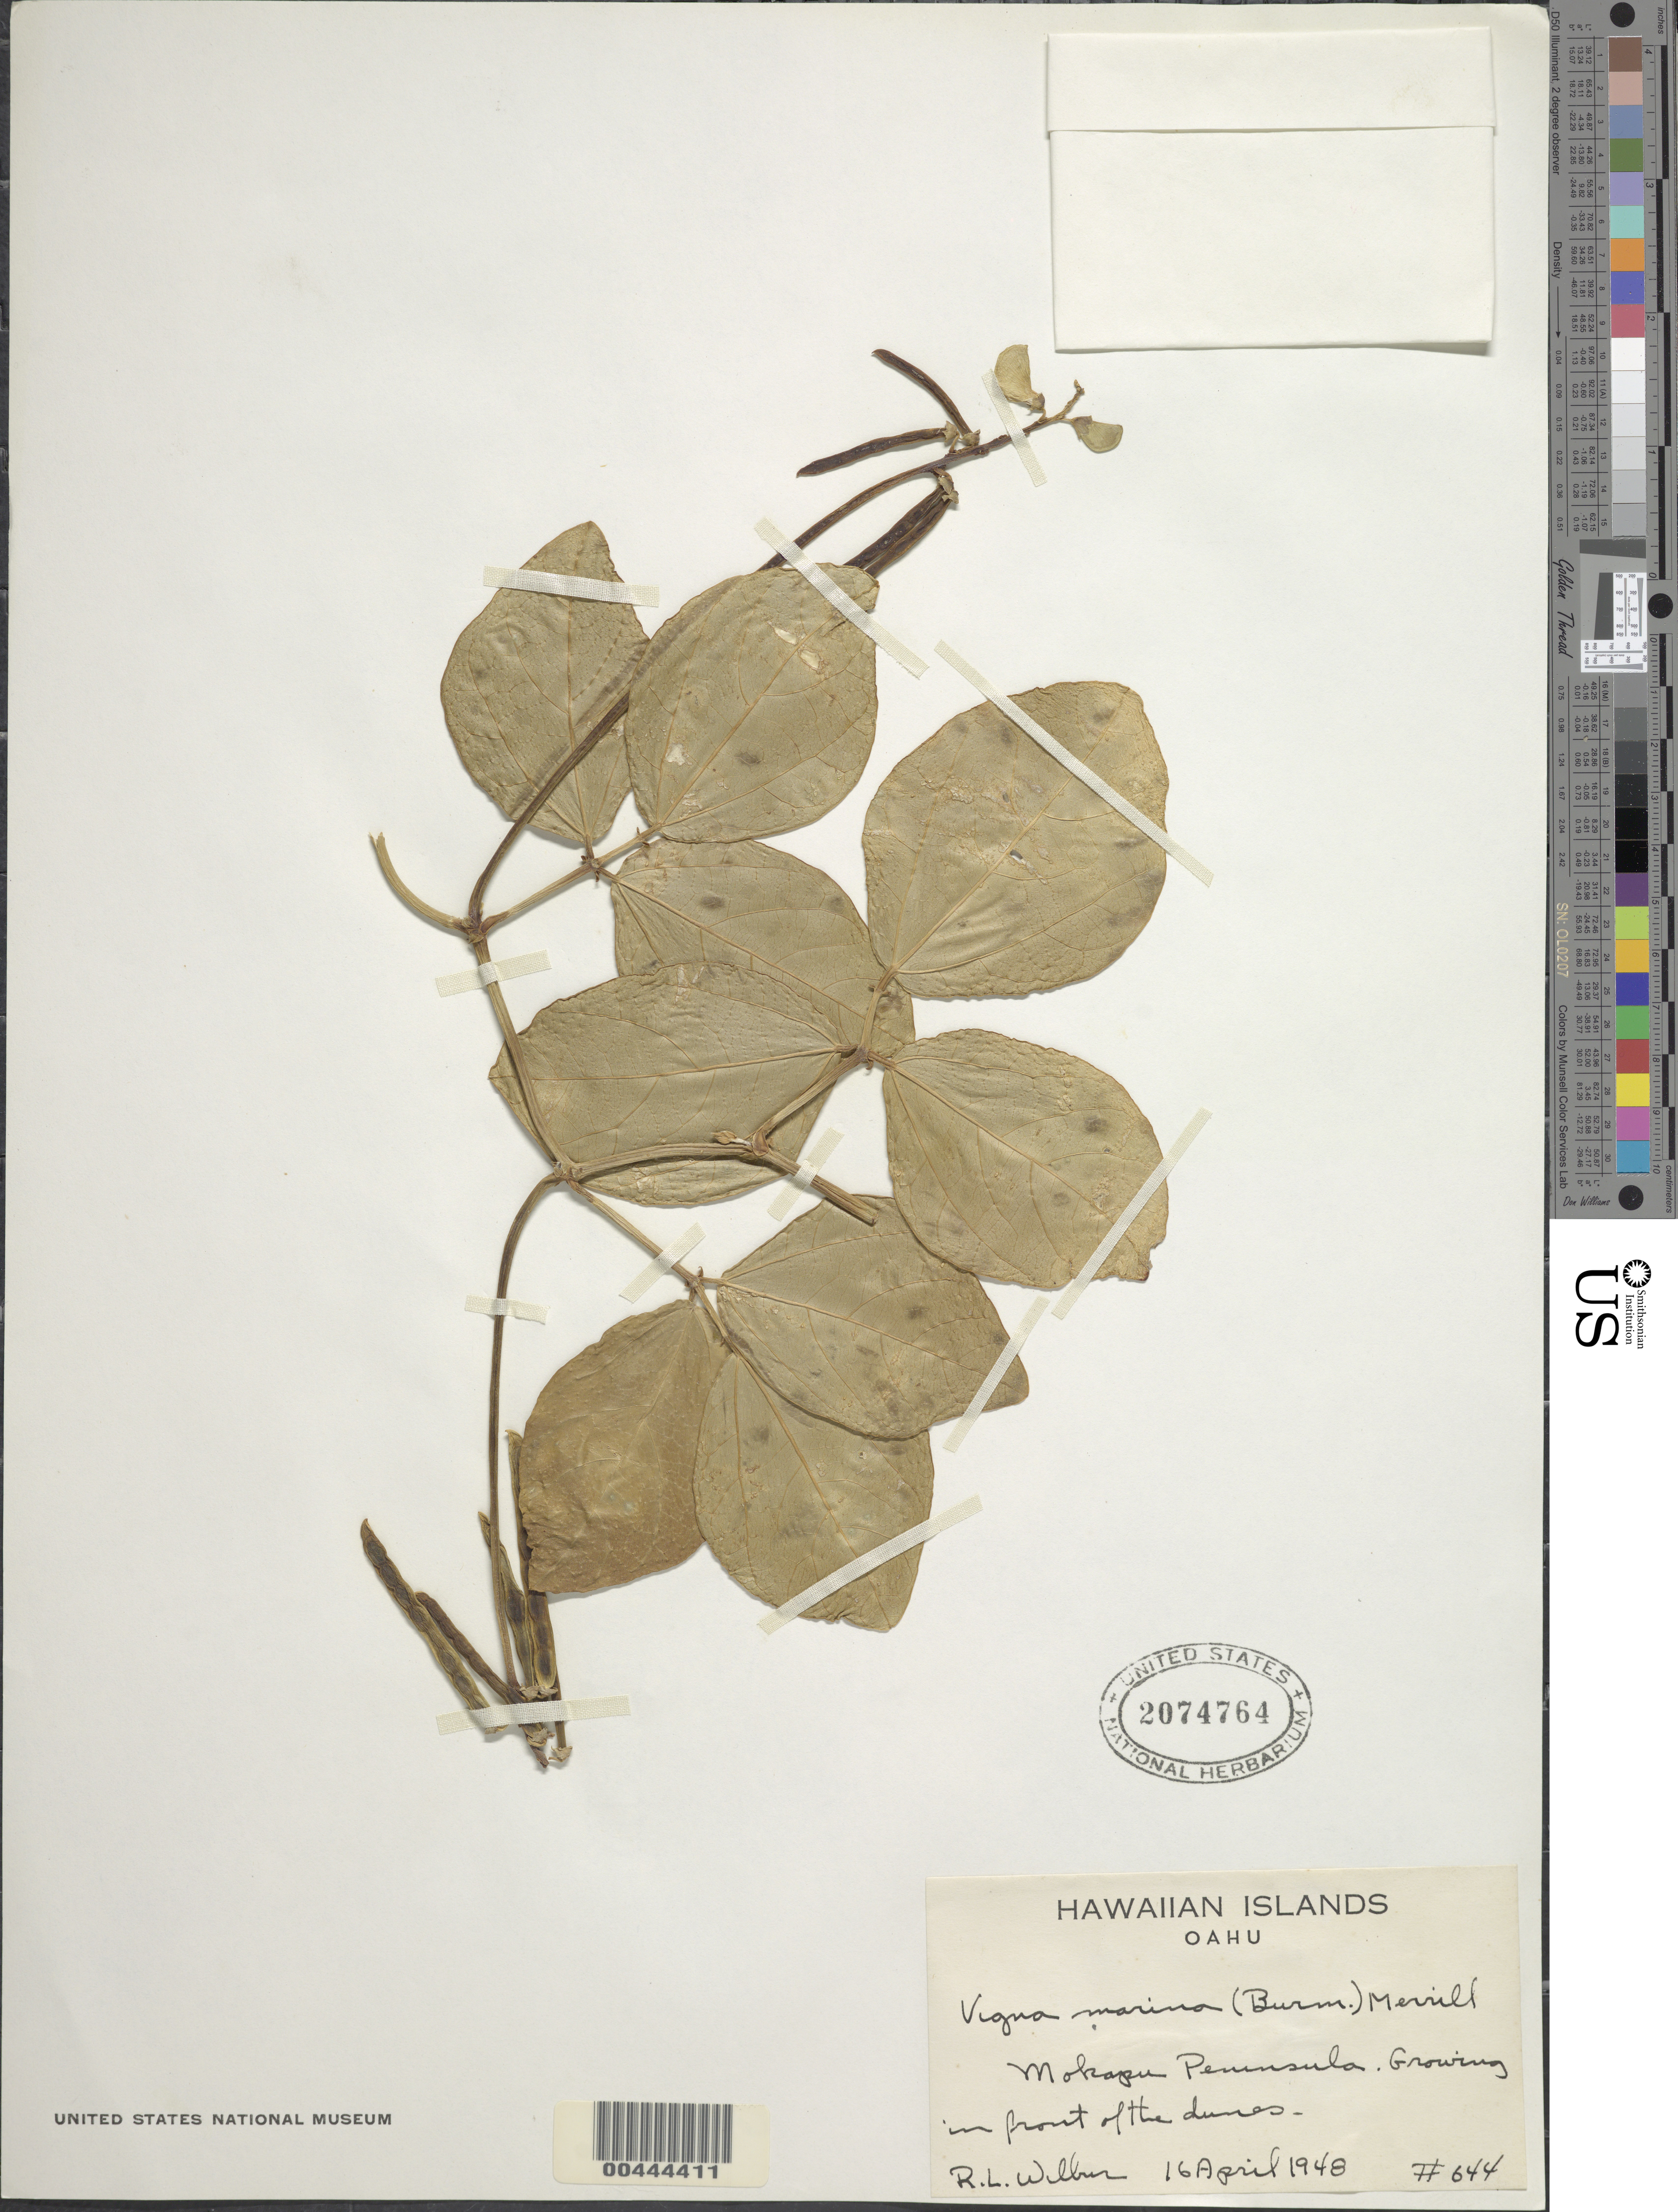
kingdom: Plantae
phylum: Tracheophyta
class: Magnoliopsida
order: Fabales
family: Fabaceae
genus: Vigna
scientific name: Vigna marina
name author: (Burm.) Merr.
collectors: R. L. Wilbur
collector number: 644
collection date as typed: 16 Apr 1948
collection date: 1948-04-16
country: United States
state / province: Hawaii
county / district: Honolulu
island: Oahu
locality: Mokapu Peninsula.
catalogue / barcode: US 2074764